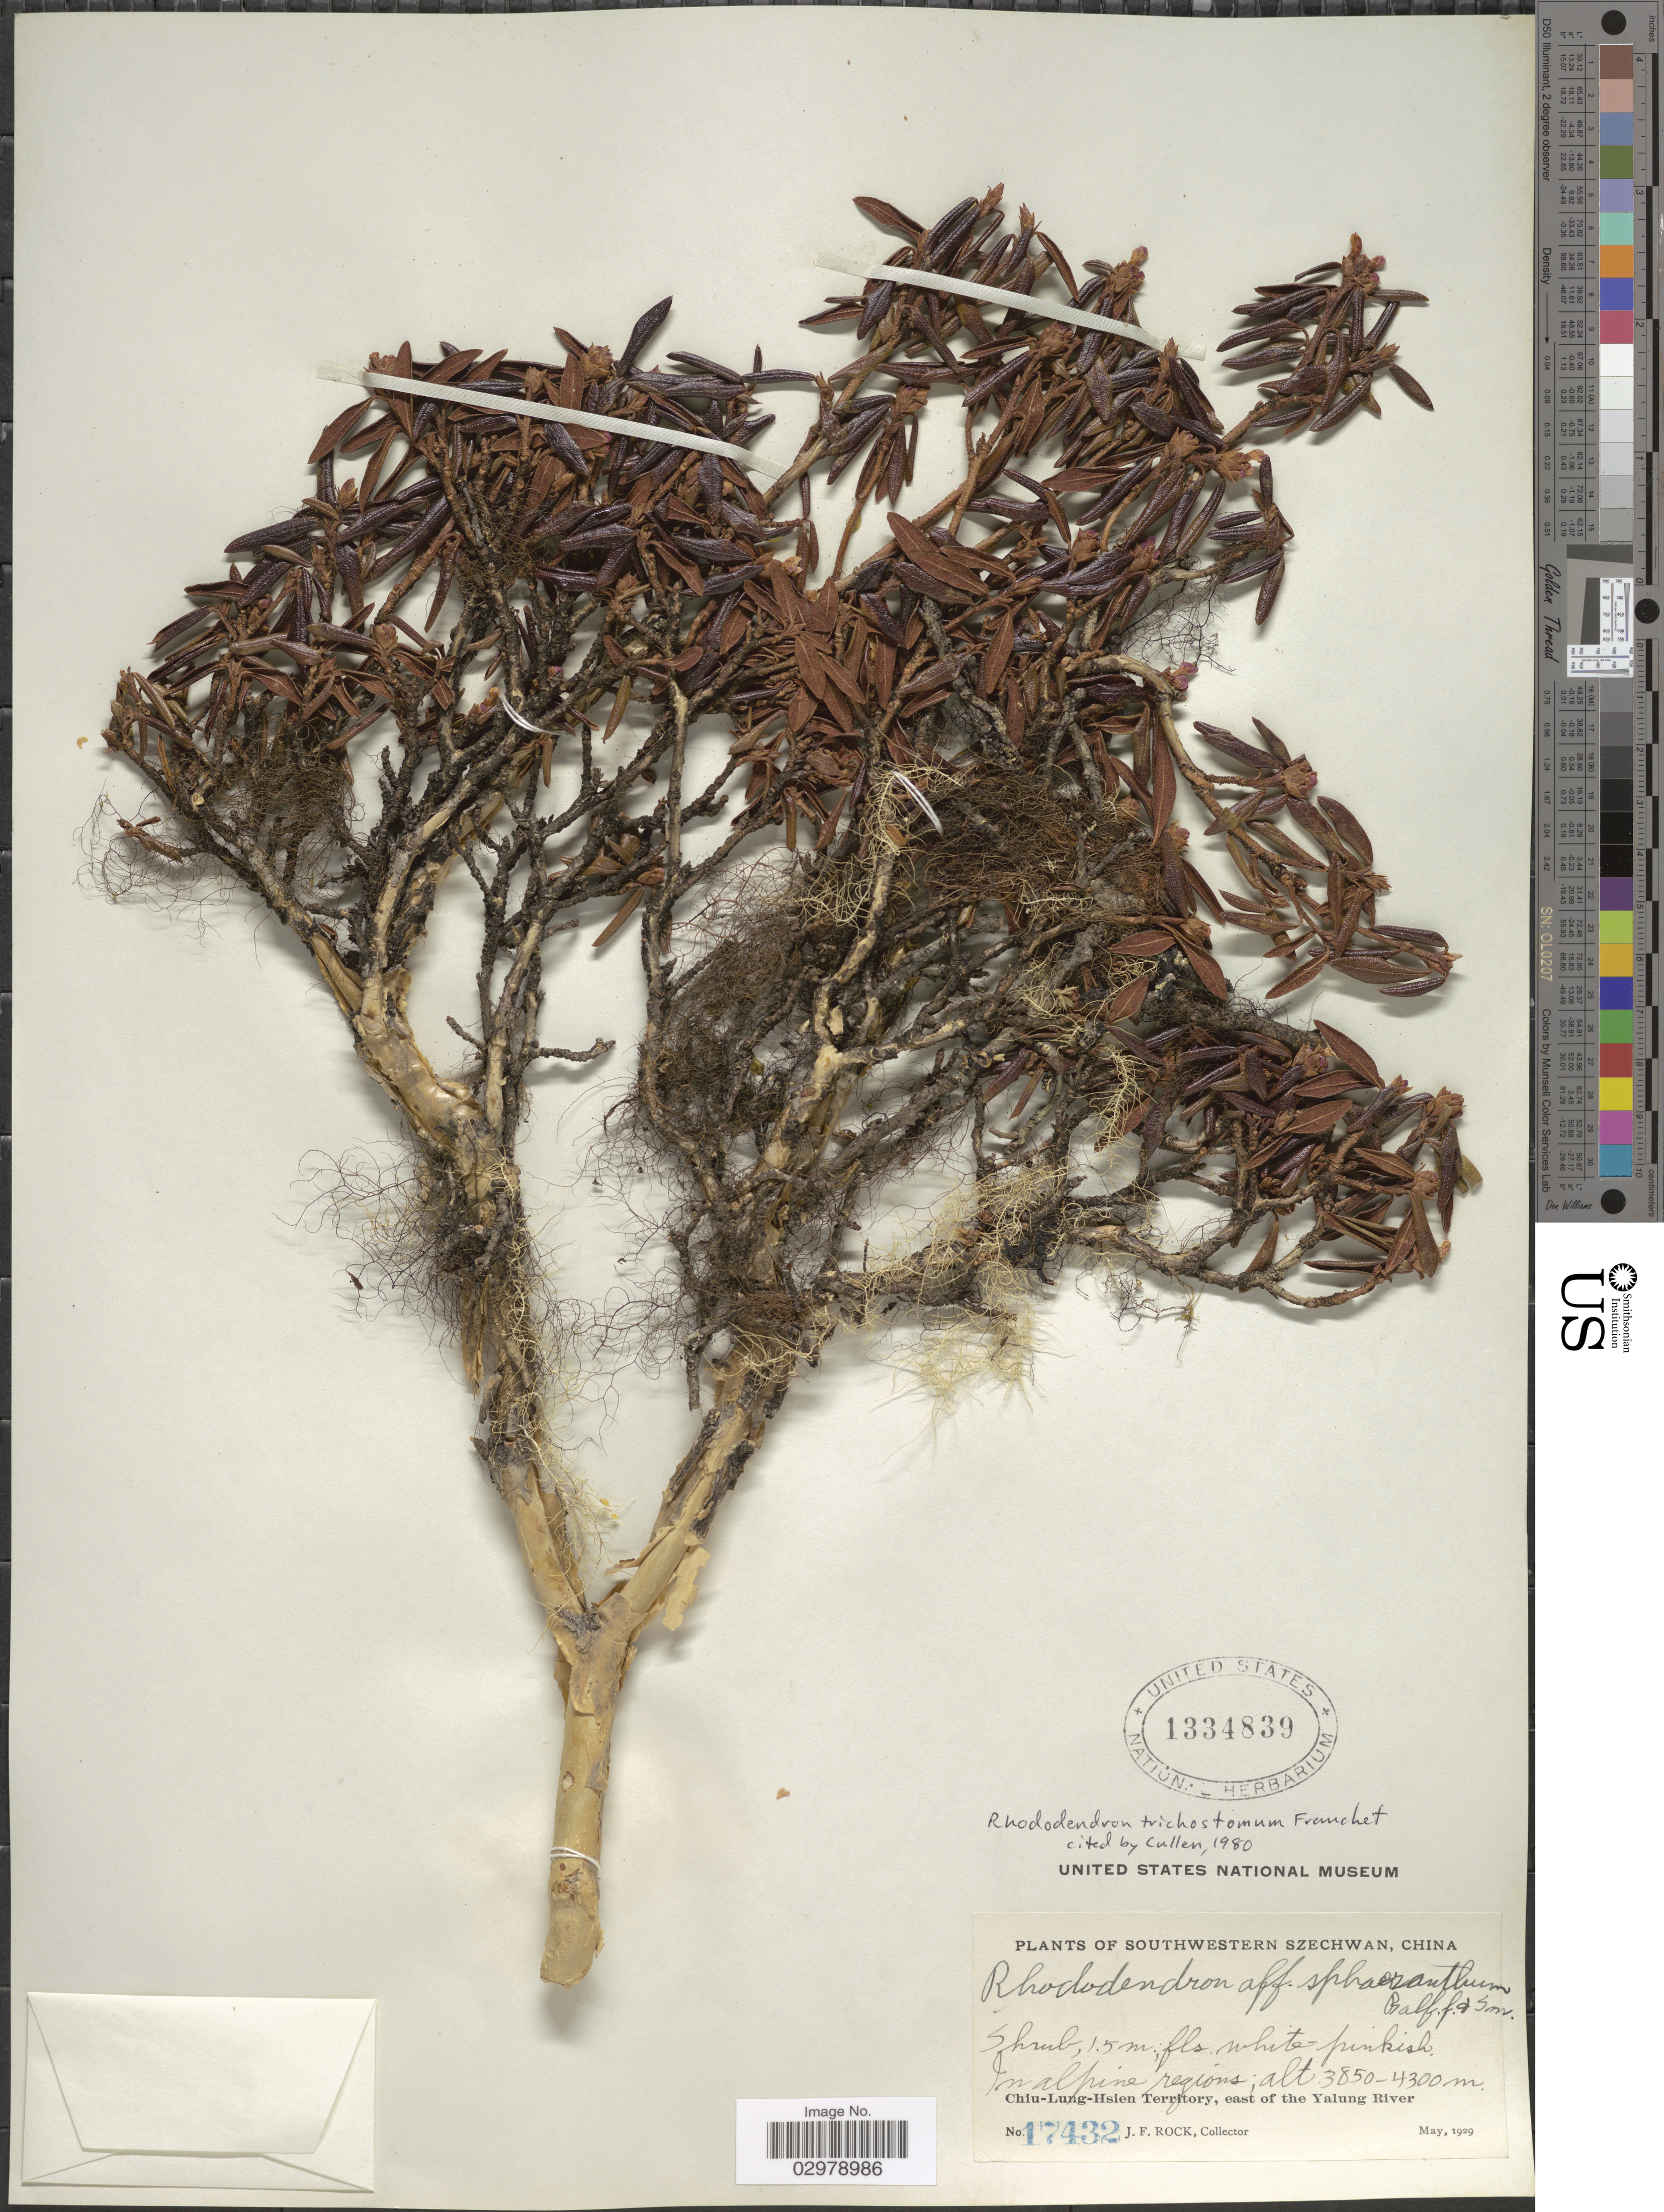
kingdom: Plantae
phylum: Tracheophyta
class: Magnoliopsida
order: Ericales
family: Ericaceae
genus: Rhododendron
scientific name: Rhododendron trichostomum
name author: Franch.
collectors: J. Rock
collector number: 17432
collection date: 1929-05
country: China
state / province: Sichuan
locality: Southwestern Szechwan. In alpine region. Chiu-Lung Hsien Territory, east of the Yalung River.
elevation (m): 3850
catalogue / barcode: US 1334839